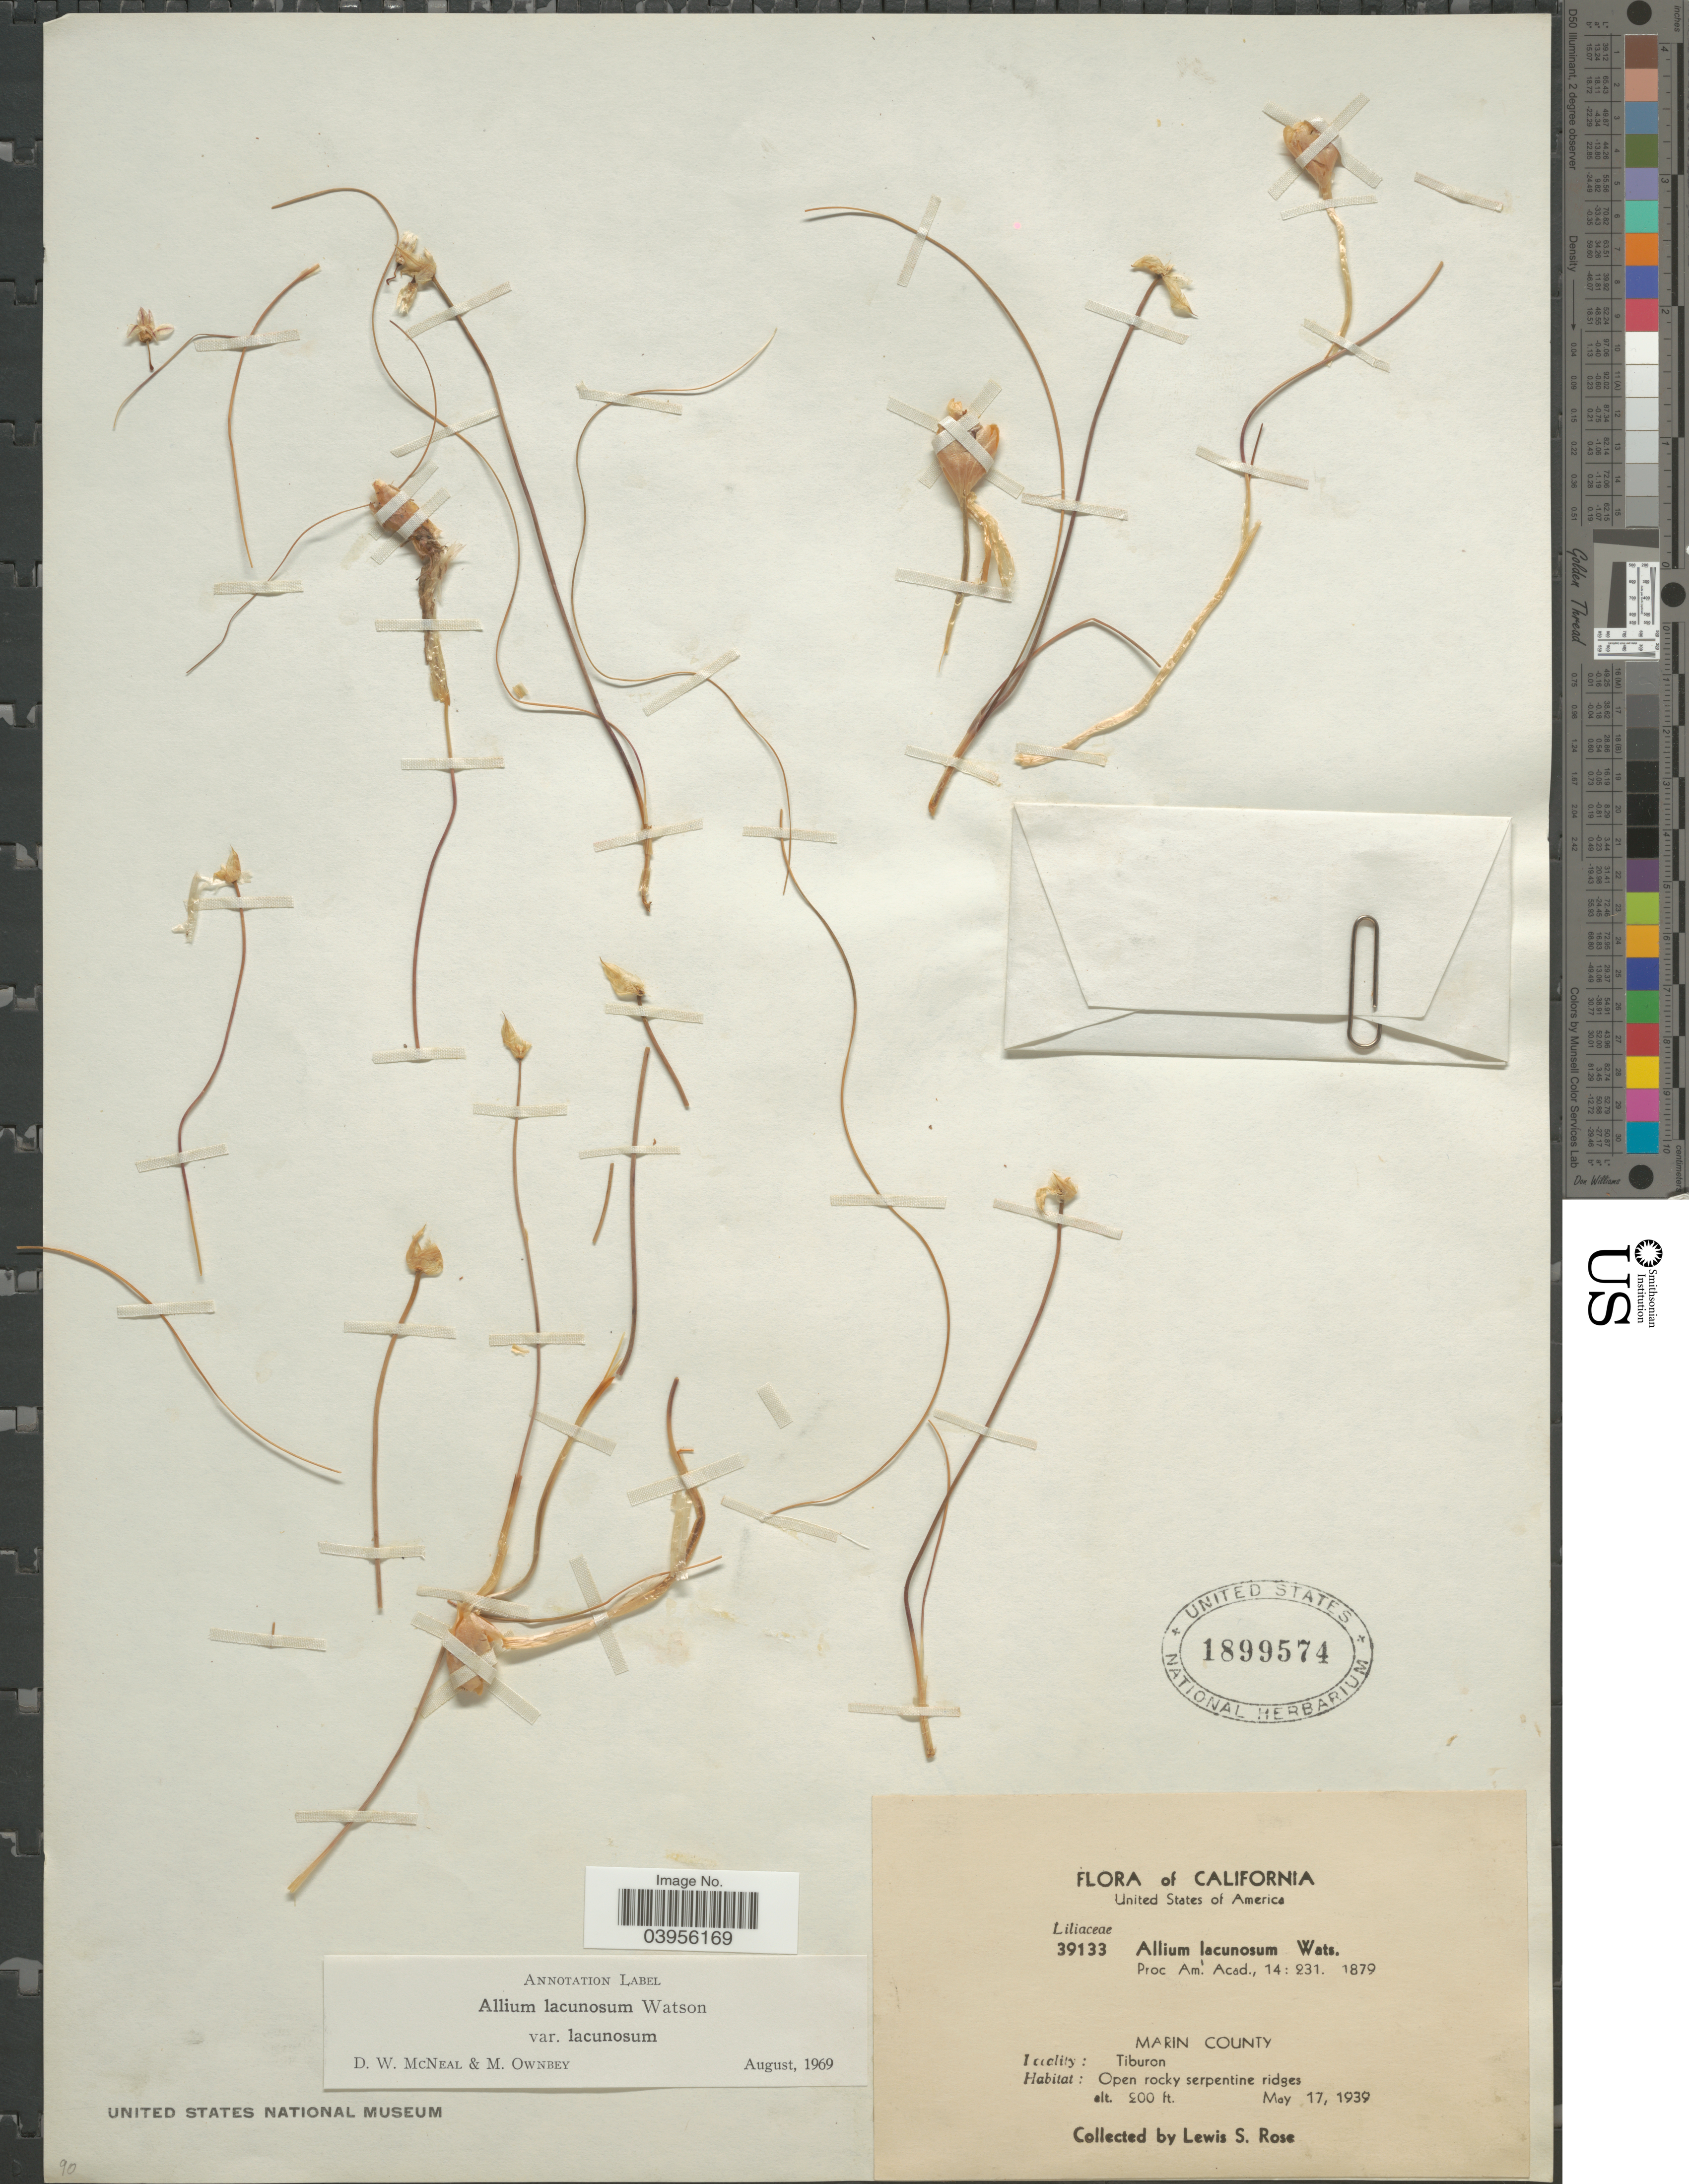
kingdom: Plantae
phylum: Tracheophyta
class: Liliopsida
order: Asparagales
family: Amaryllidaceae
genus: Allium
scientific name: Allium lacunosum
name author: S. Watson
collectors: L. S. Rose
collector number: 39133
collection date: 1939-05-17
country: United States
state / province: California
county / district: Marin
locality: Marin County. Tiburon.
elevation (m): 61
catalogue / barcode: US 1899574